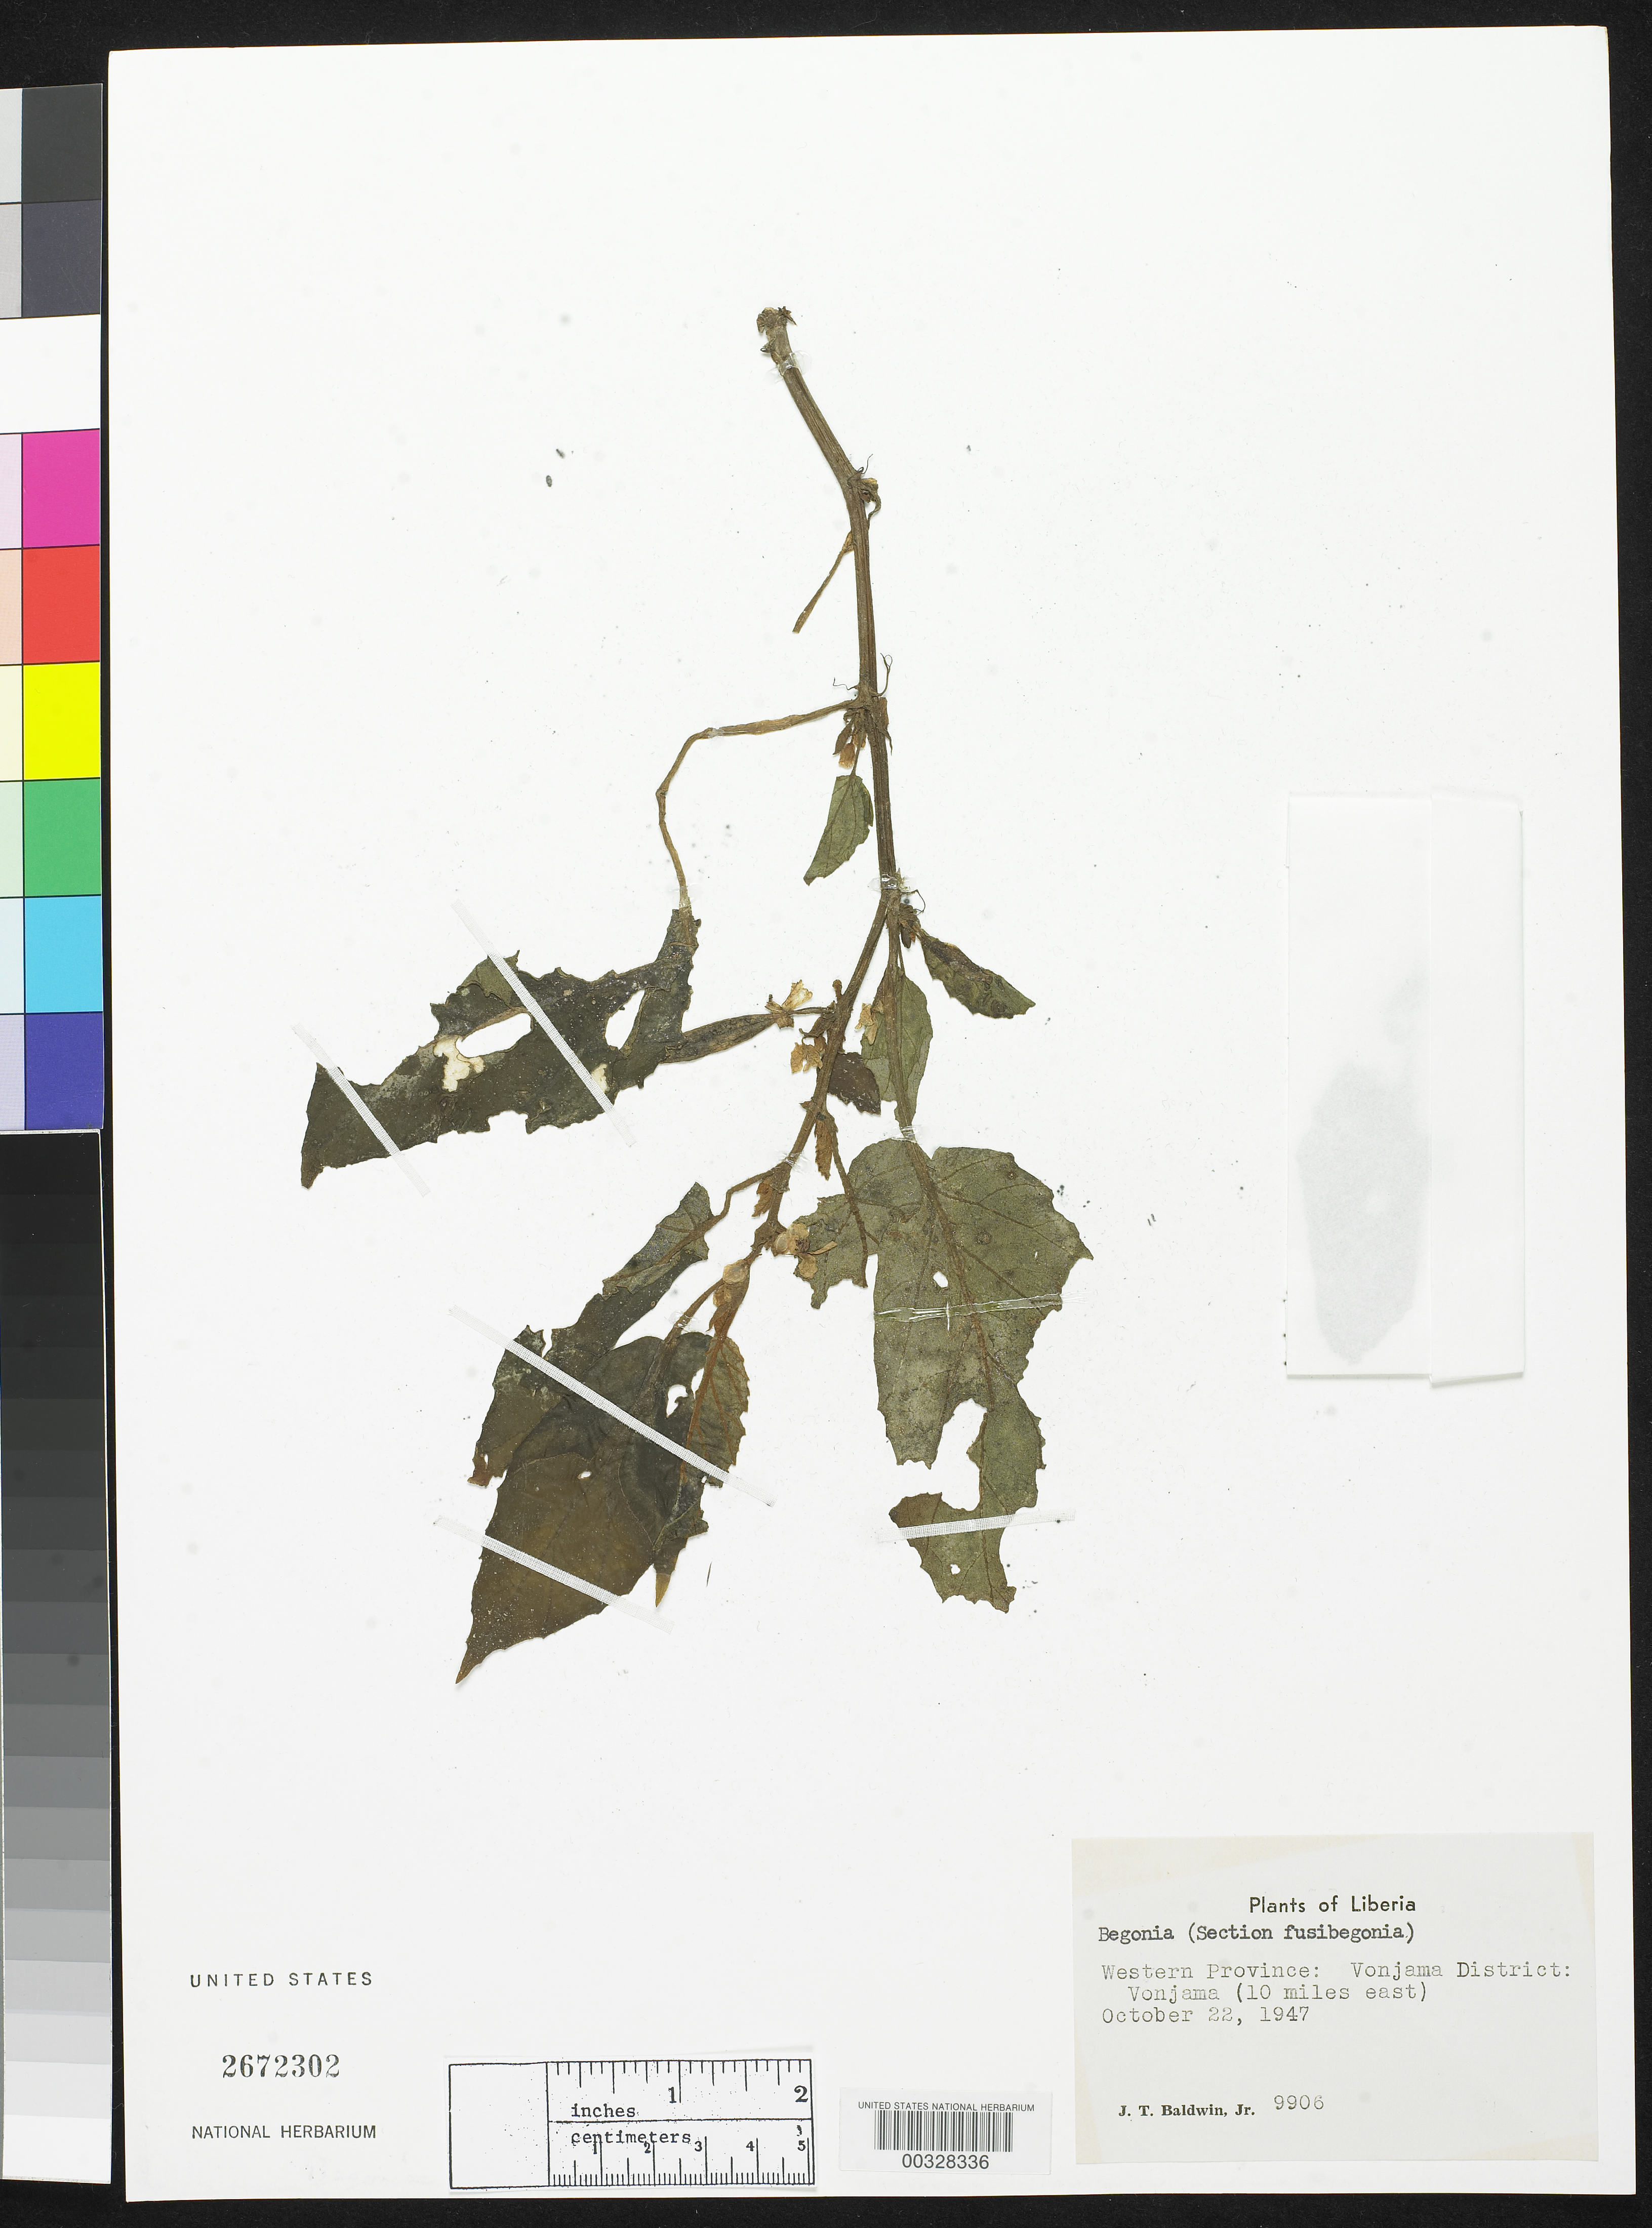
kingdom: Plantae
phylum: Tracheophyta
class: Magnoliopsida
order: Cucurbitales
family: Begoniaceae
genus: Begonia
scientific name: Begonia eminii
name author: Warb.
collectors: J. T. Baldwin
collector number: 9906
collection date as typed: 22 Oct 1947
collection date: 1947-10-22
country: Liberia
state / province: Lofa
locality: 10 mi E of Vonjama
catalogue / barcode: US 2672302